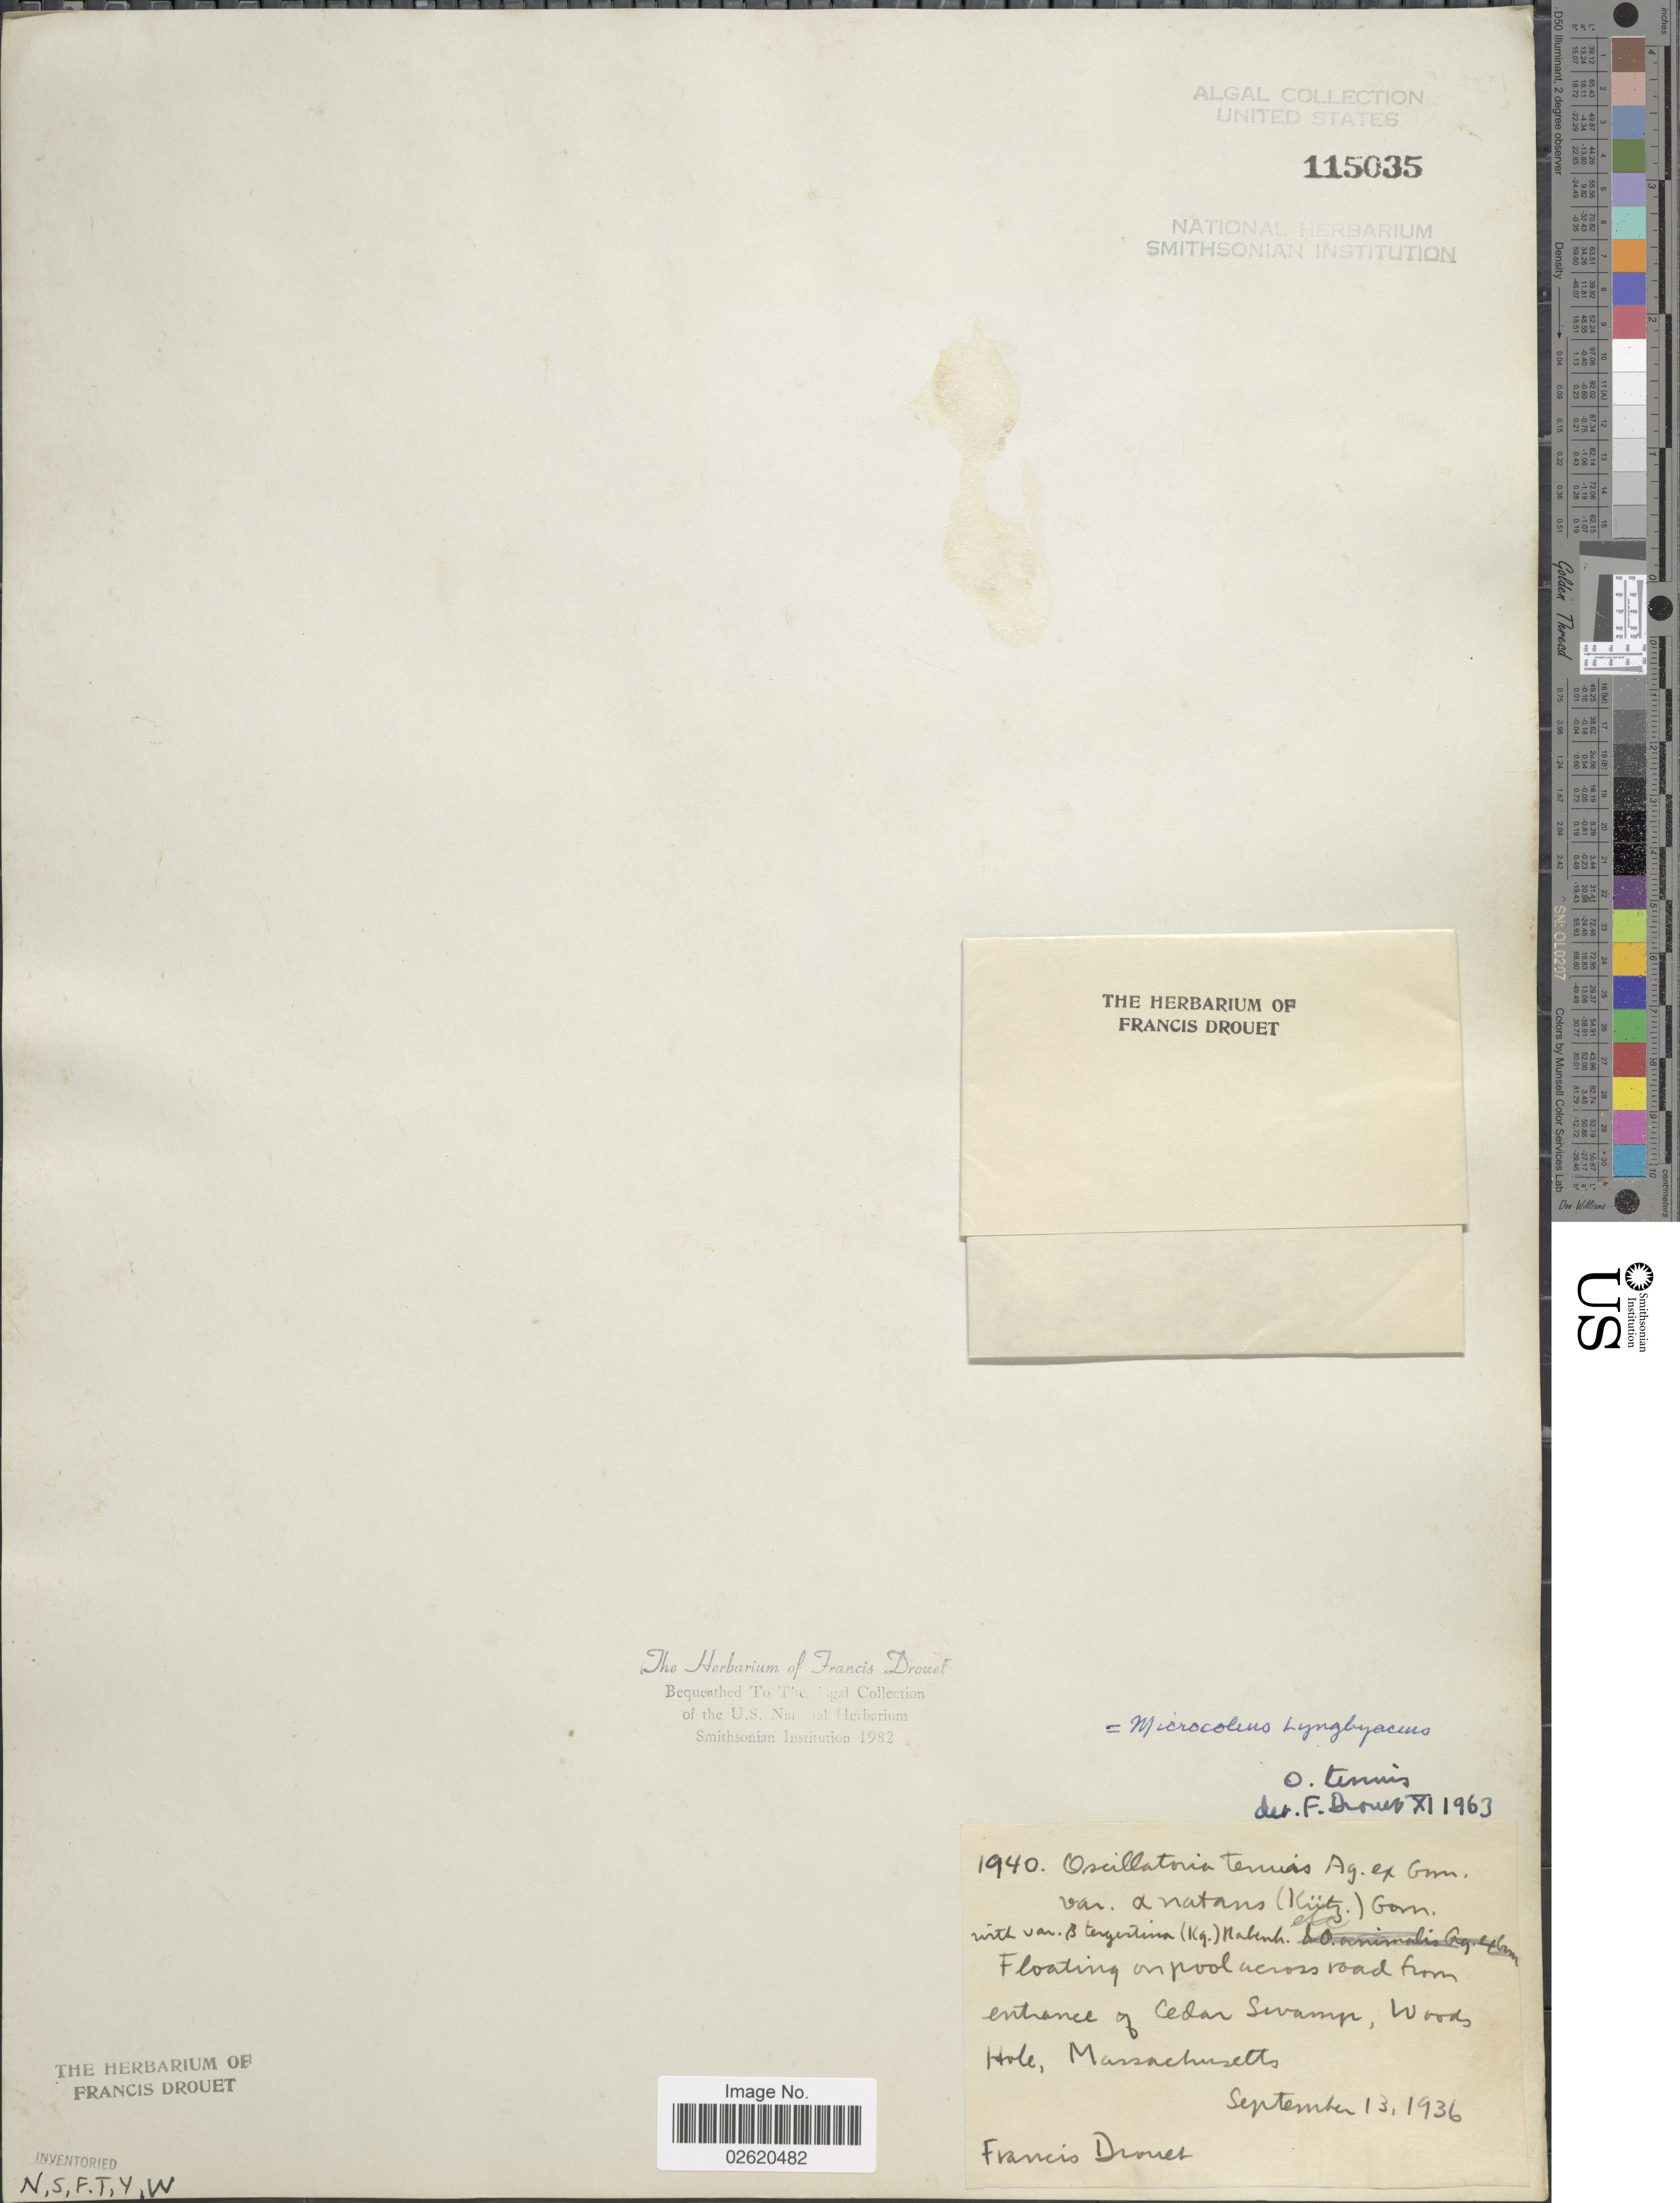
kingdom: Bacteria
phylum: Cyanobacteria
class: Cyanobacteriia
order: Cyanobacteriales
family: Microcoleaceae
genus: Microcoleus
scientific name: Microcoleus lyngbyaceus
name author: Kütz. ex Forti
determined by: Drouet, F. E.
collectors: F. E. Drouet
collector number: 1940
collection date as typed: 13 Sep 1936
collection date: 1936-09-13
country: United States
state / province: Massachusetts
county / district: Barnstable County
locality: Woods Hole, pool opposite Cedar Swamp entrance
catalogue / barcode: US 115035